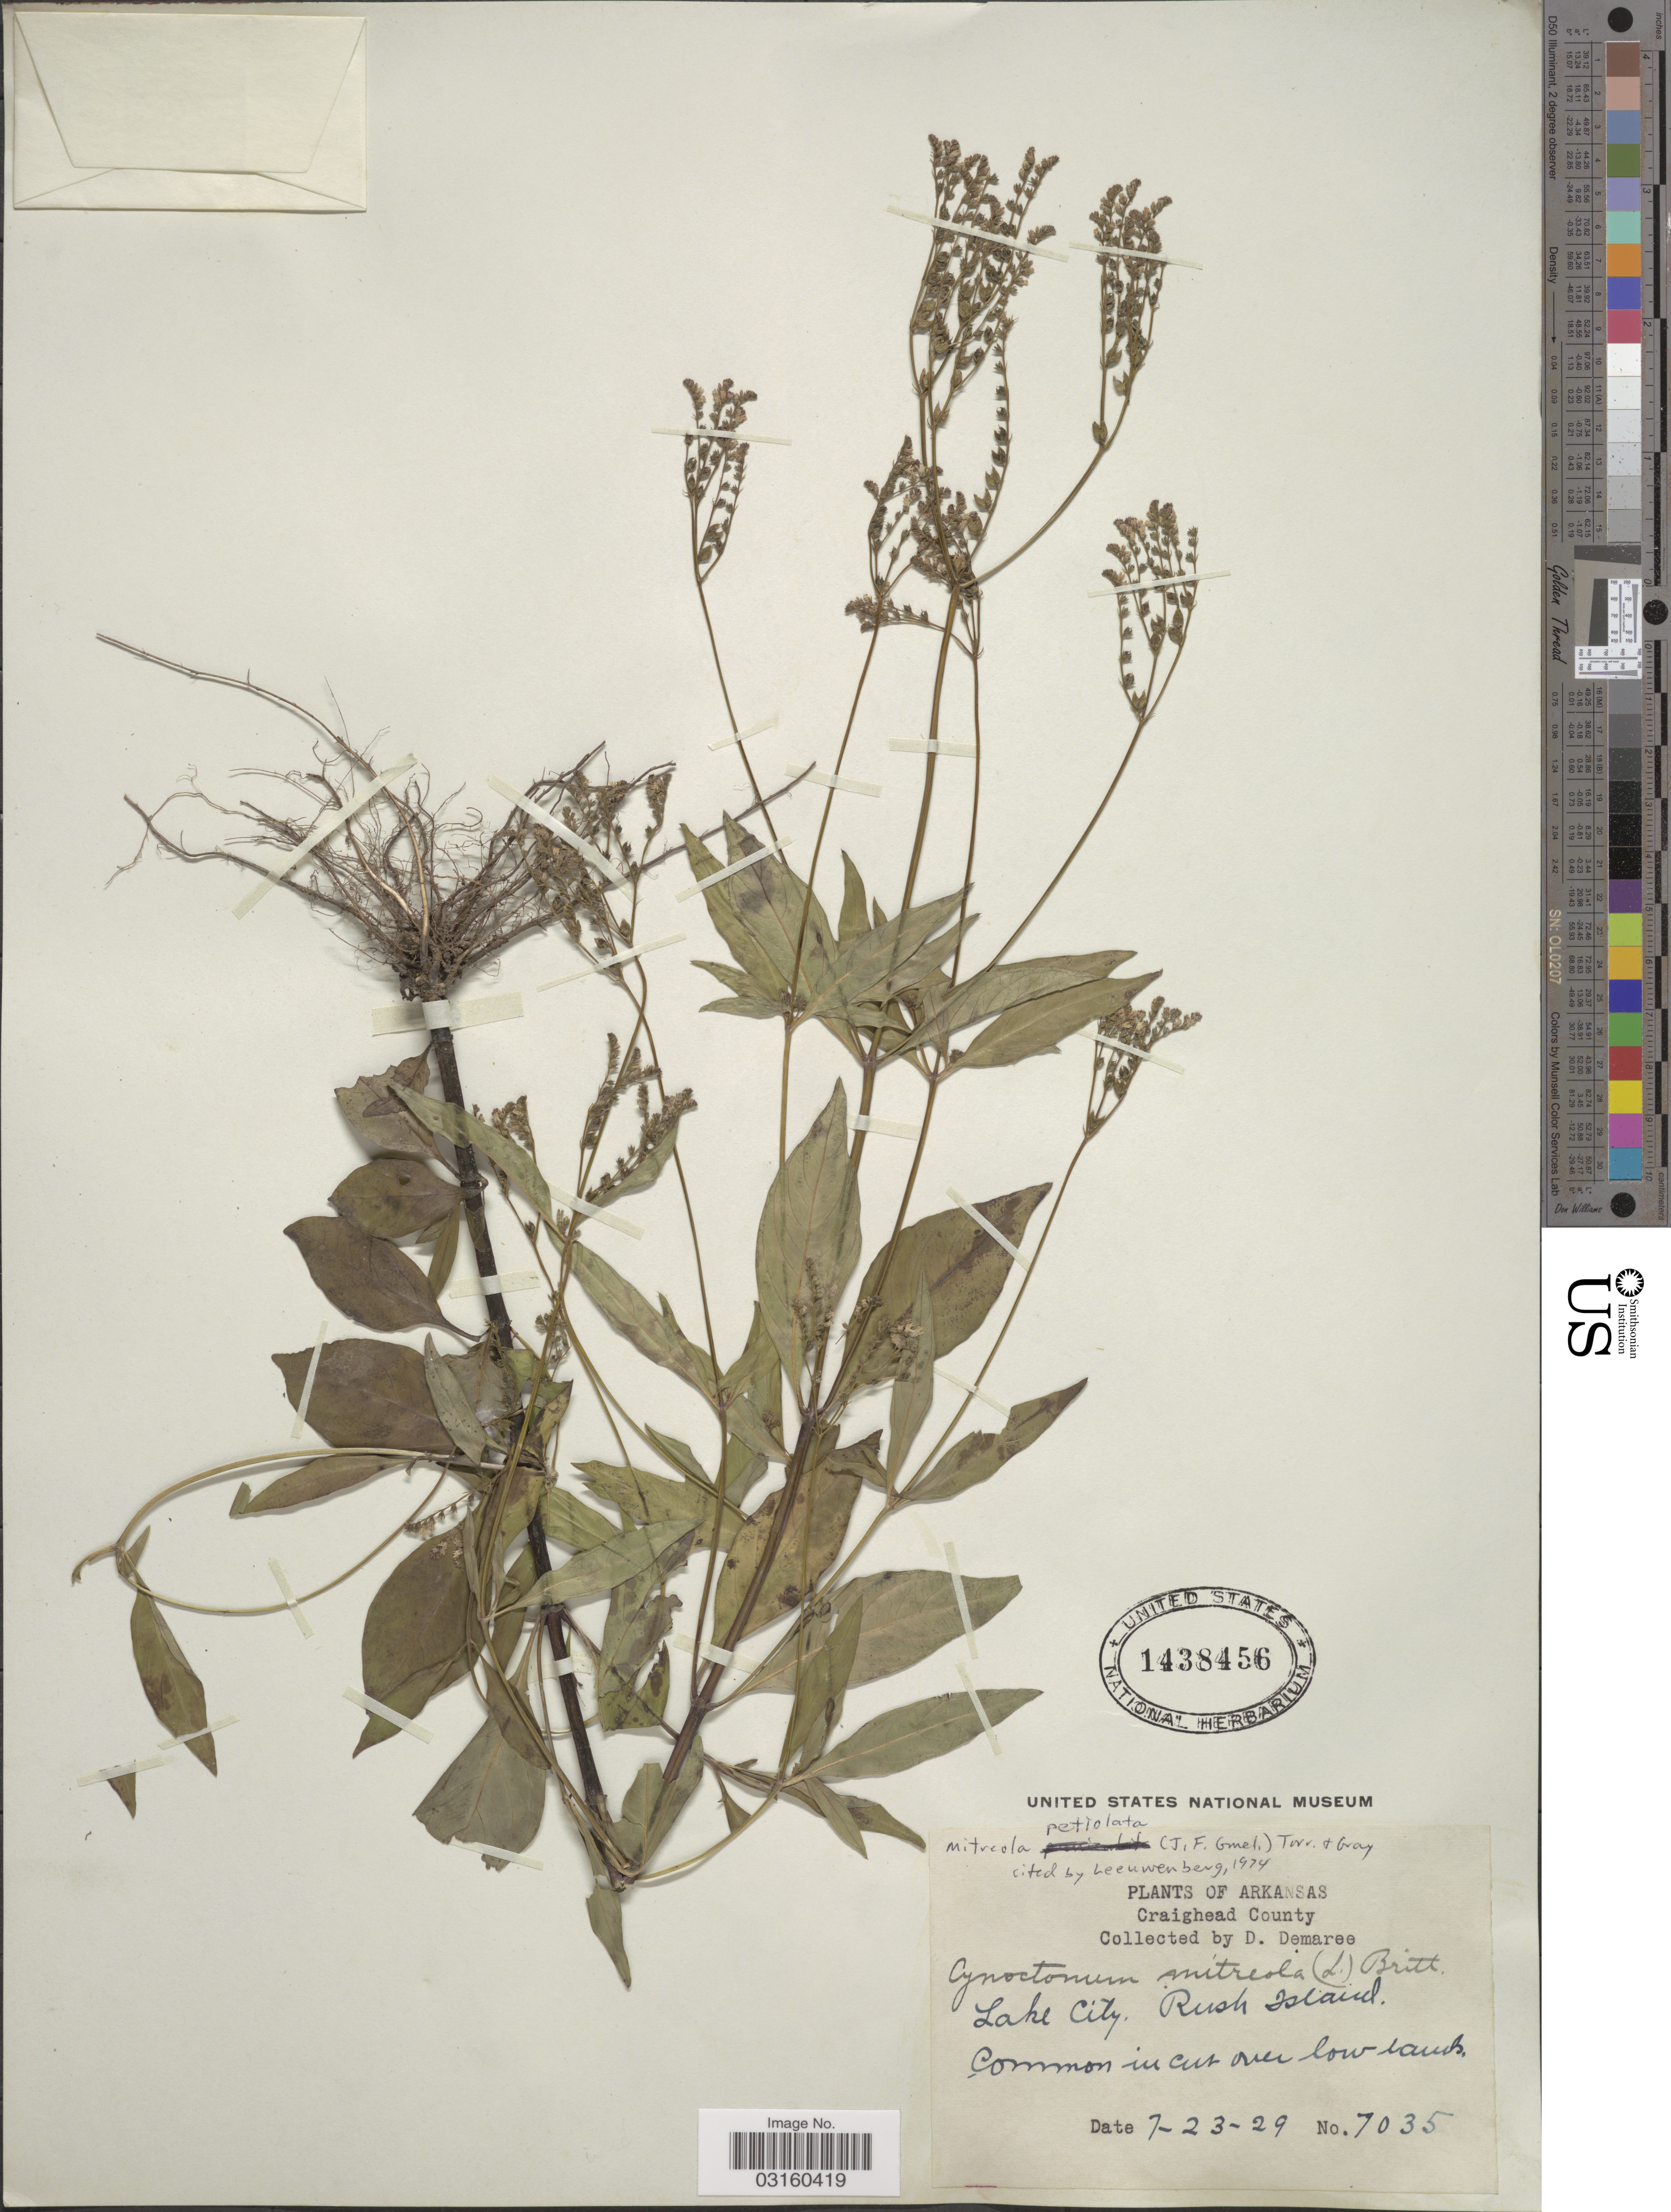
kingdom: Plantae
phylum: Tracheophyta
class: Magnoliopsida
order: Gentianales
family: Loganiaceae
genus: Mitreola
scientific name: Mitreola petiolata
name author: (J.F. Gmel.) Torr. & A. Gray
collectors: D. Demaree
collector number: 7035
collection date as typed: Transcribed d/m/y: 23/7/29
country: United States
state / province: Arkansas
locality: Craighead County, Lake City, Rush Island.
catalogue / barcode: US 1438456